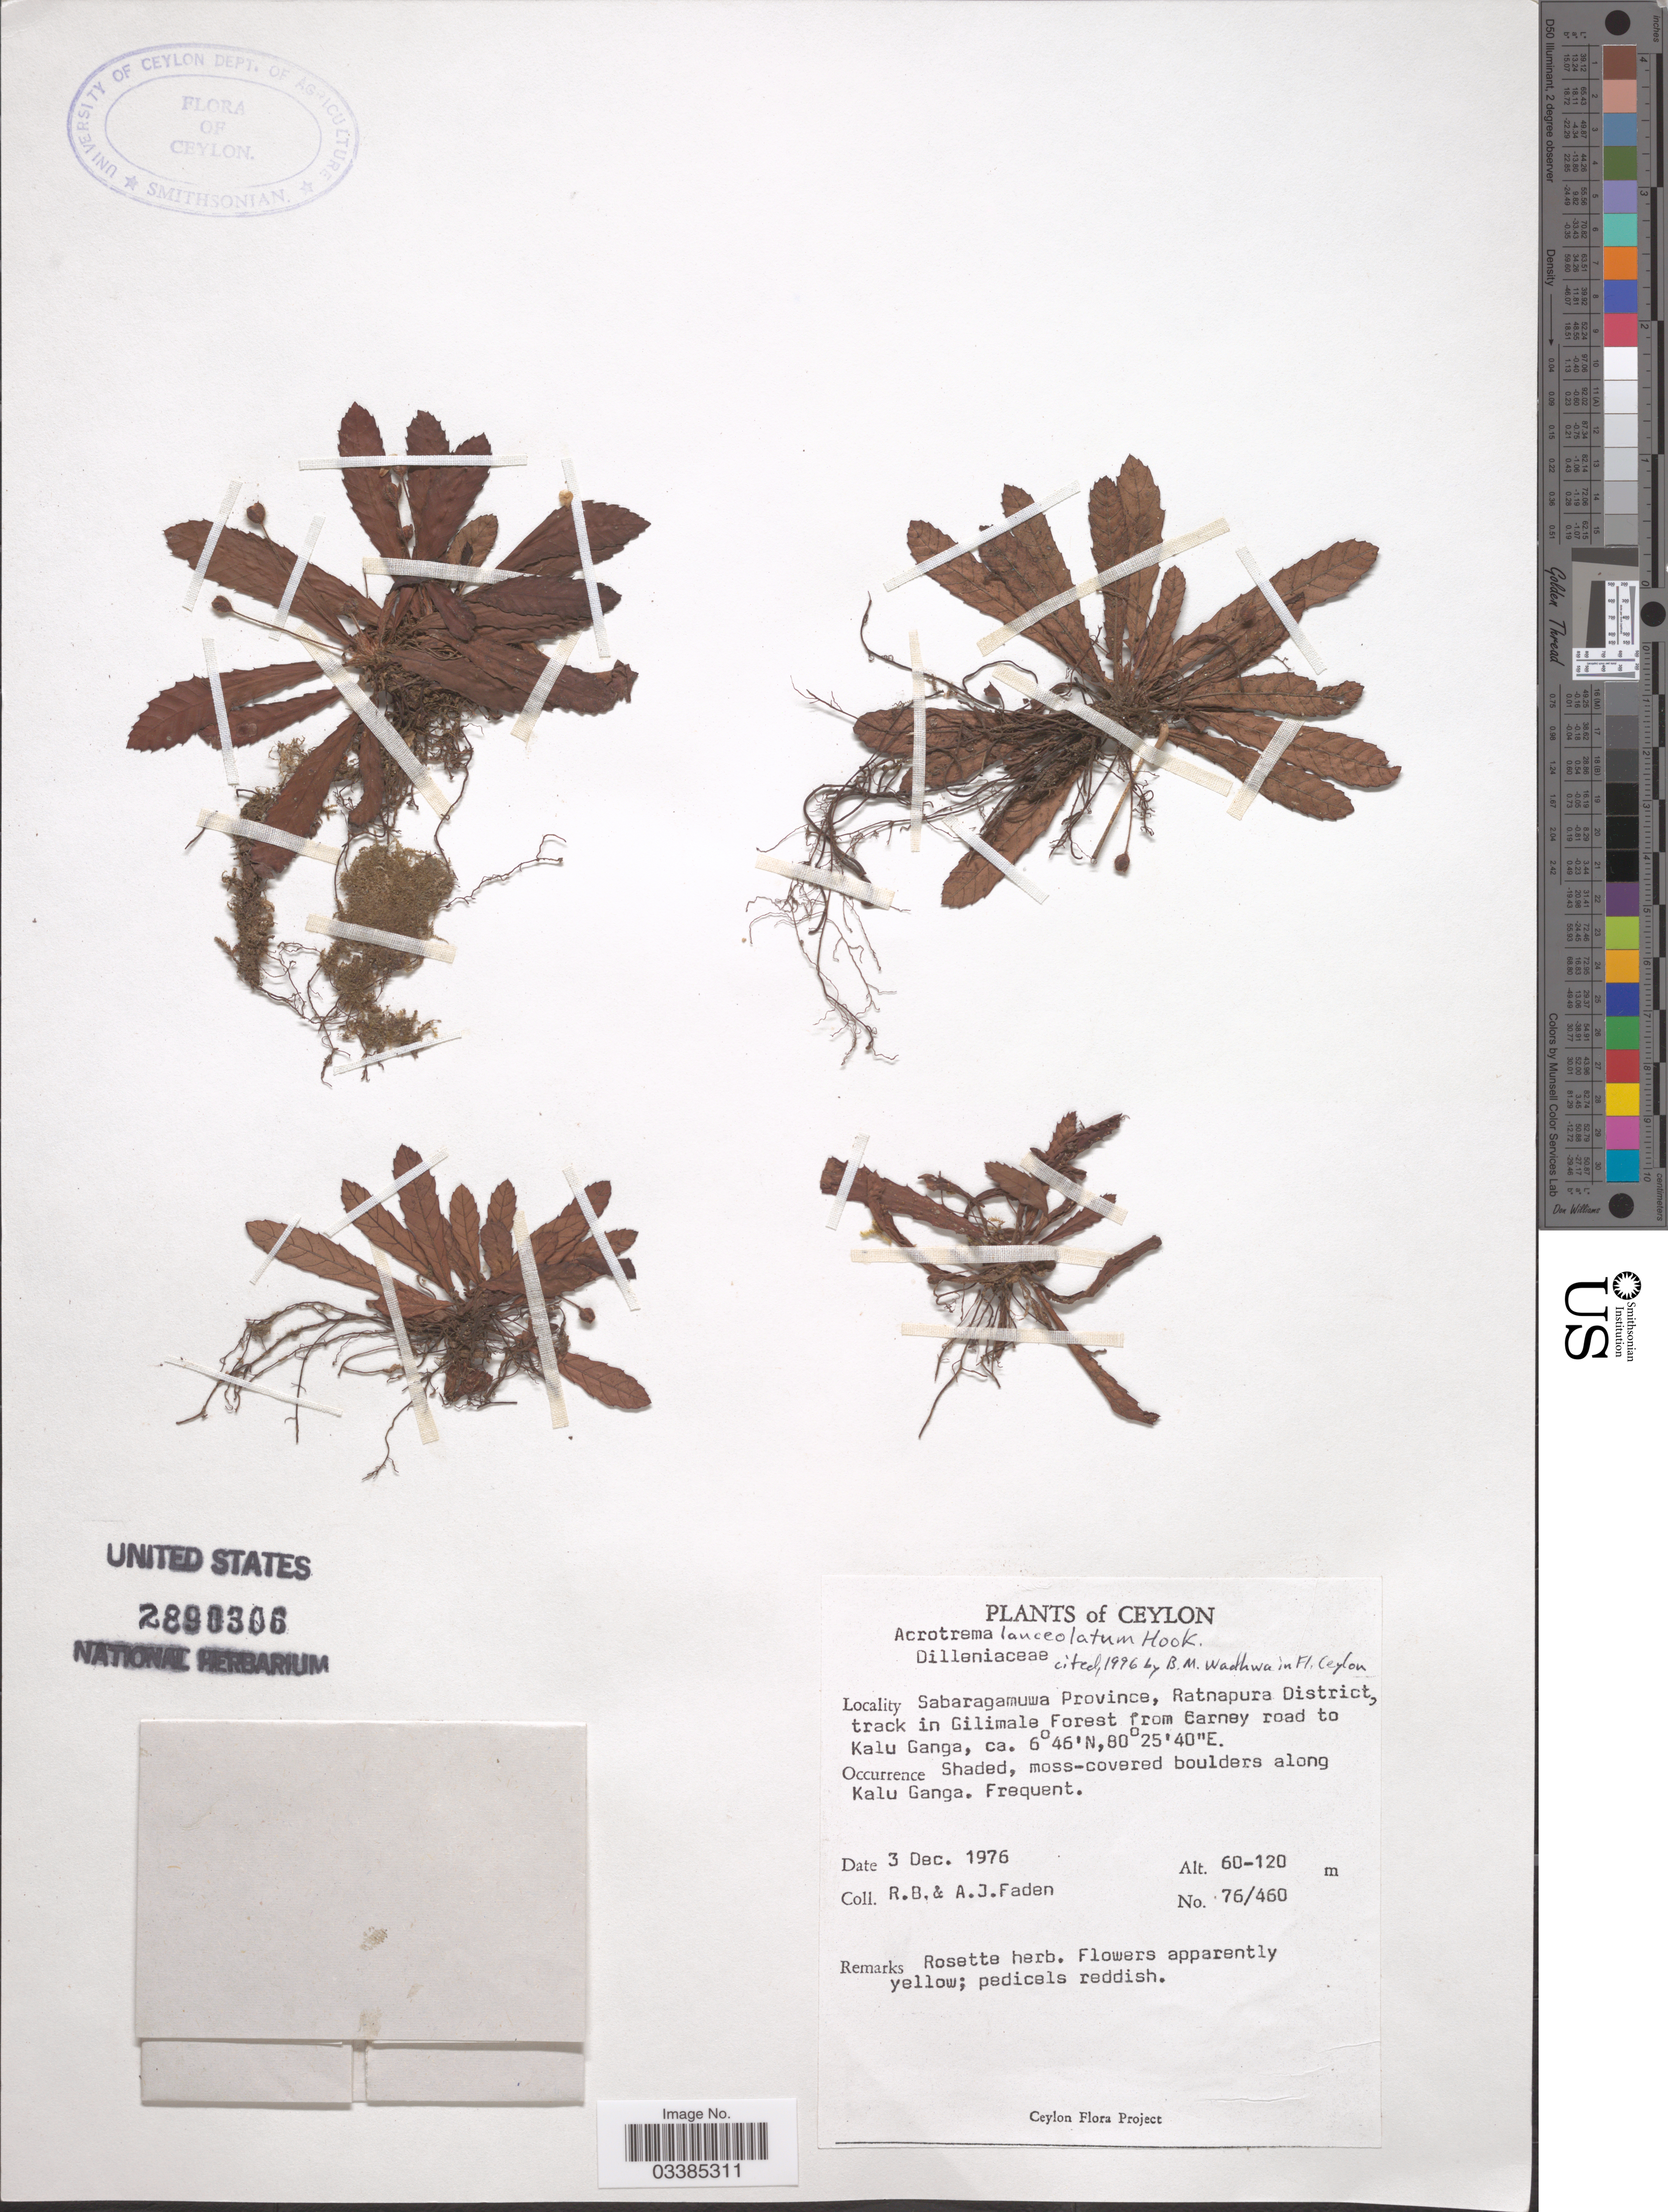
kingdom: Plantae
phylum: Tracheophyta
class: Magnoliopsida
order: Dilleniales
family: Dilleniaceae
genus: Acrotrema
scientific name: Acrotrema lanceolatum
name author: Hook.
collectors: R. B. Faden & A. J. Faden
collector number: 76/460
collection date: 1976-12-03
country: Sri Lanka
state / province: Sabaragamuwa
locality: Ceylon. Ratnapura District, track in Gilimale Forest from Carney road to Kalu Ganga.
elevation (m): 60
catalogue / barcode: US 2890306